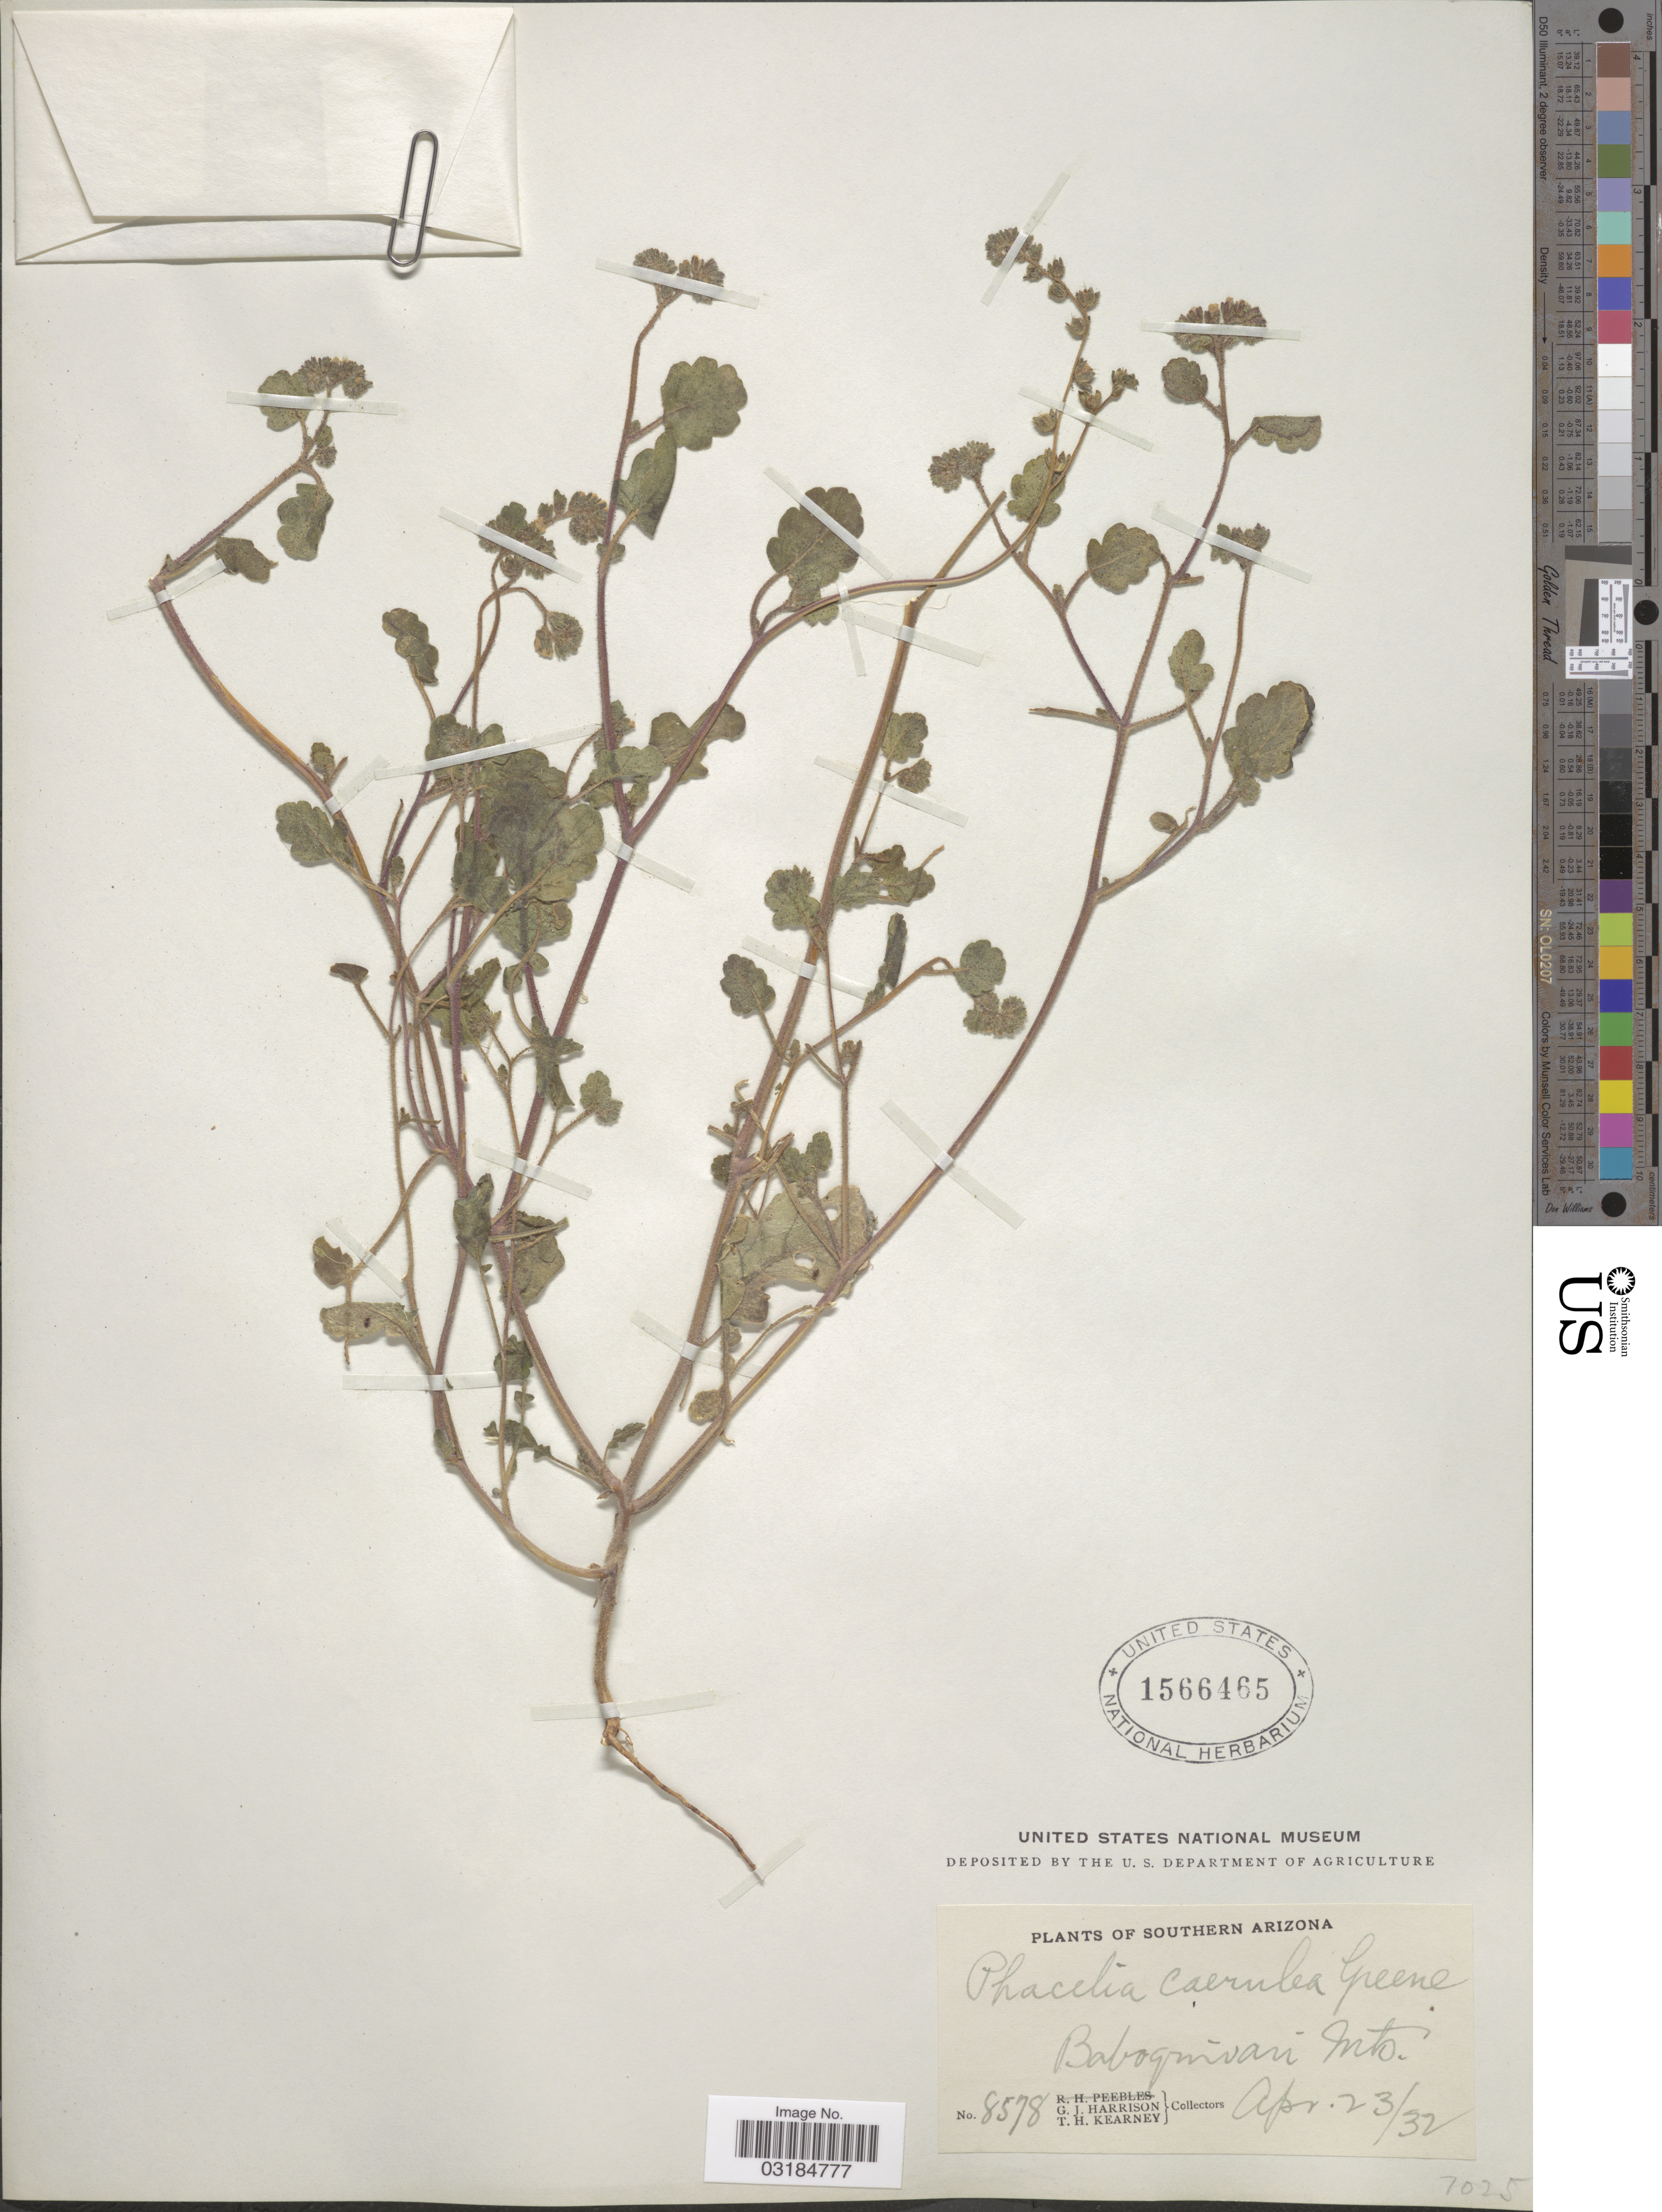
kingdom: Plantae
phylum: Tracheophyta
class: Magnoliopsida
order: Boraginales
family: Hydrophyllaceae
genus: Phacelia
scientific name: Phacelia caerulea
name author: Greene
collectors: G. J. Harrison & T. H. Kearney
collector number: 8578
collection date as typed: Transcribed d/m/y: 23/4/32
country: United States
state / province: Arizona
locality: Southern Arizona, Baboquivari Mts.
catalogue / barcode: US 1566465